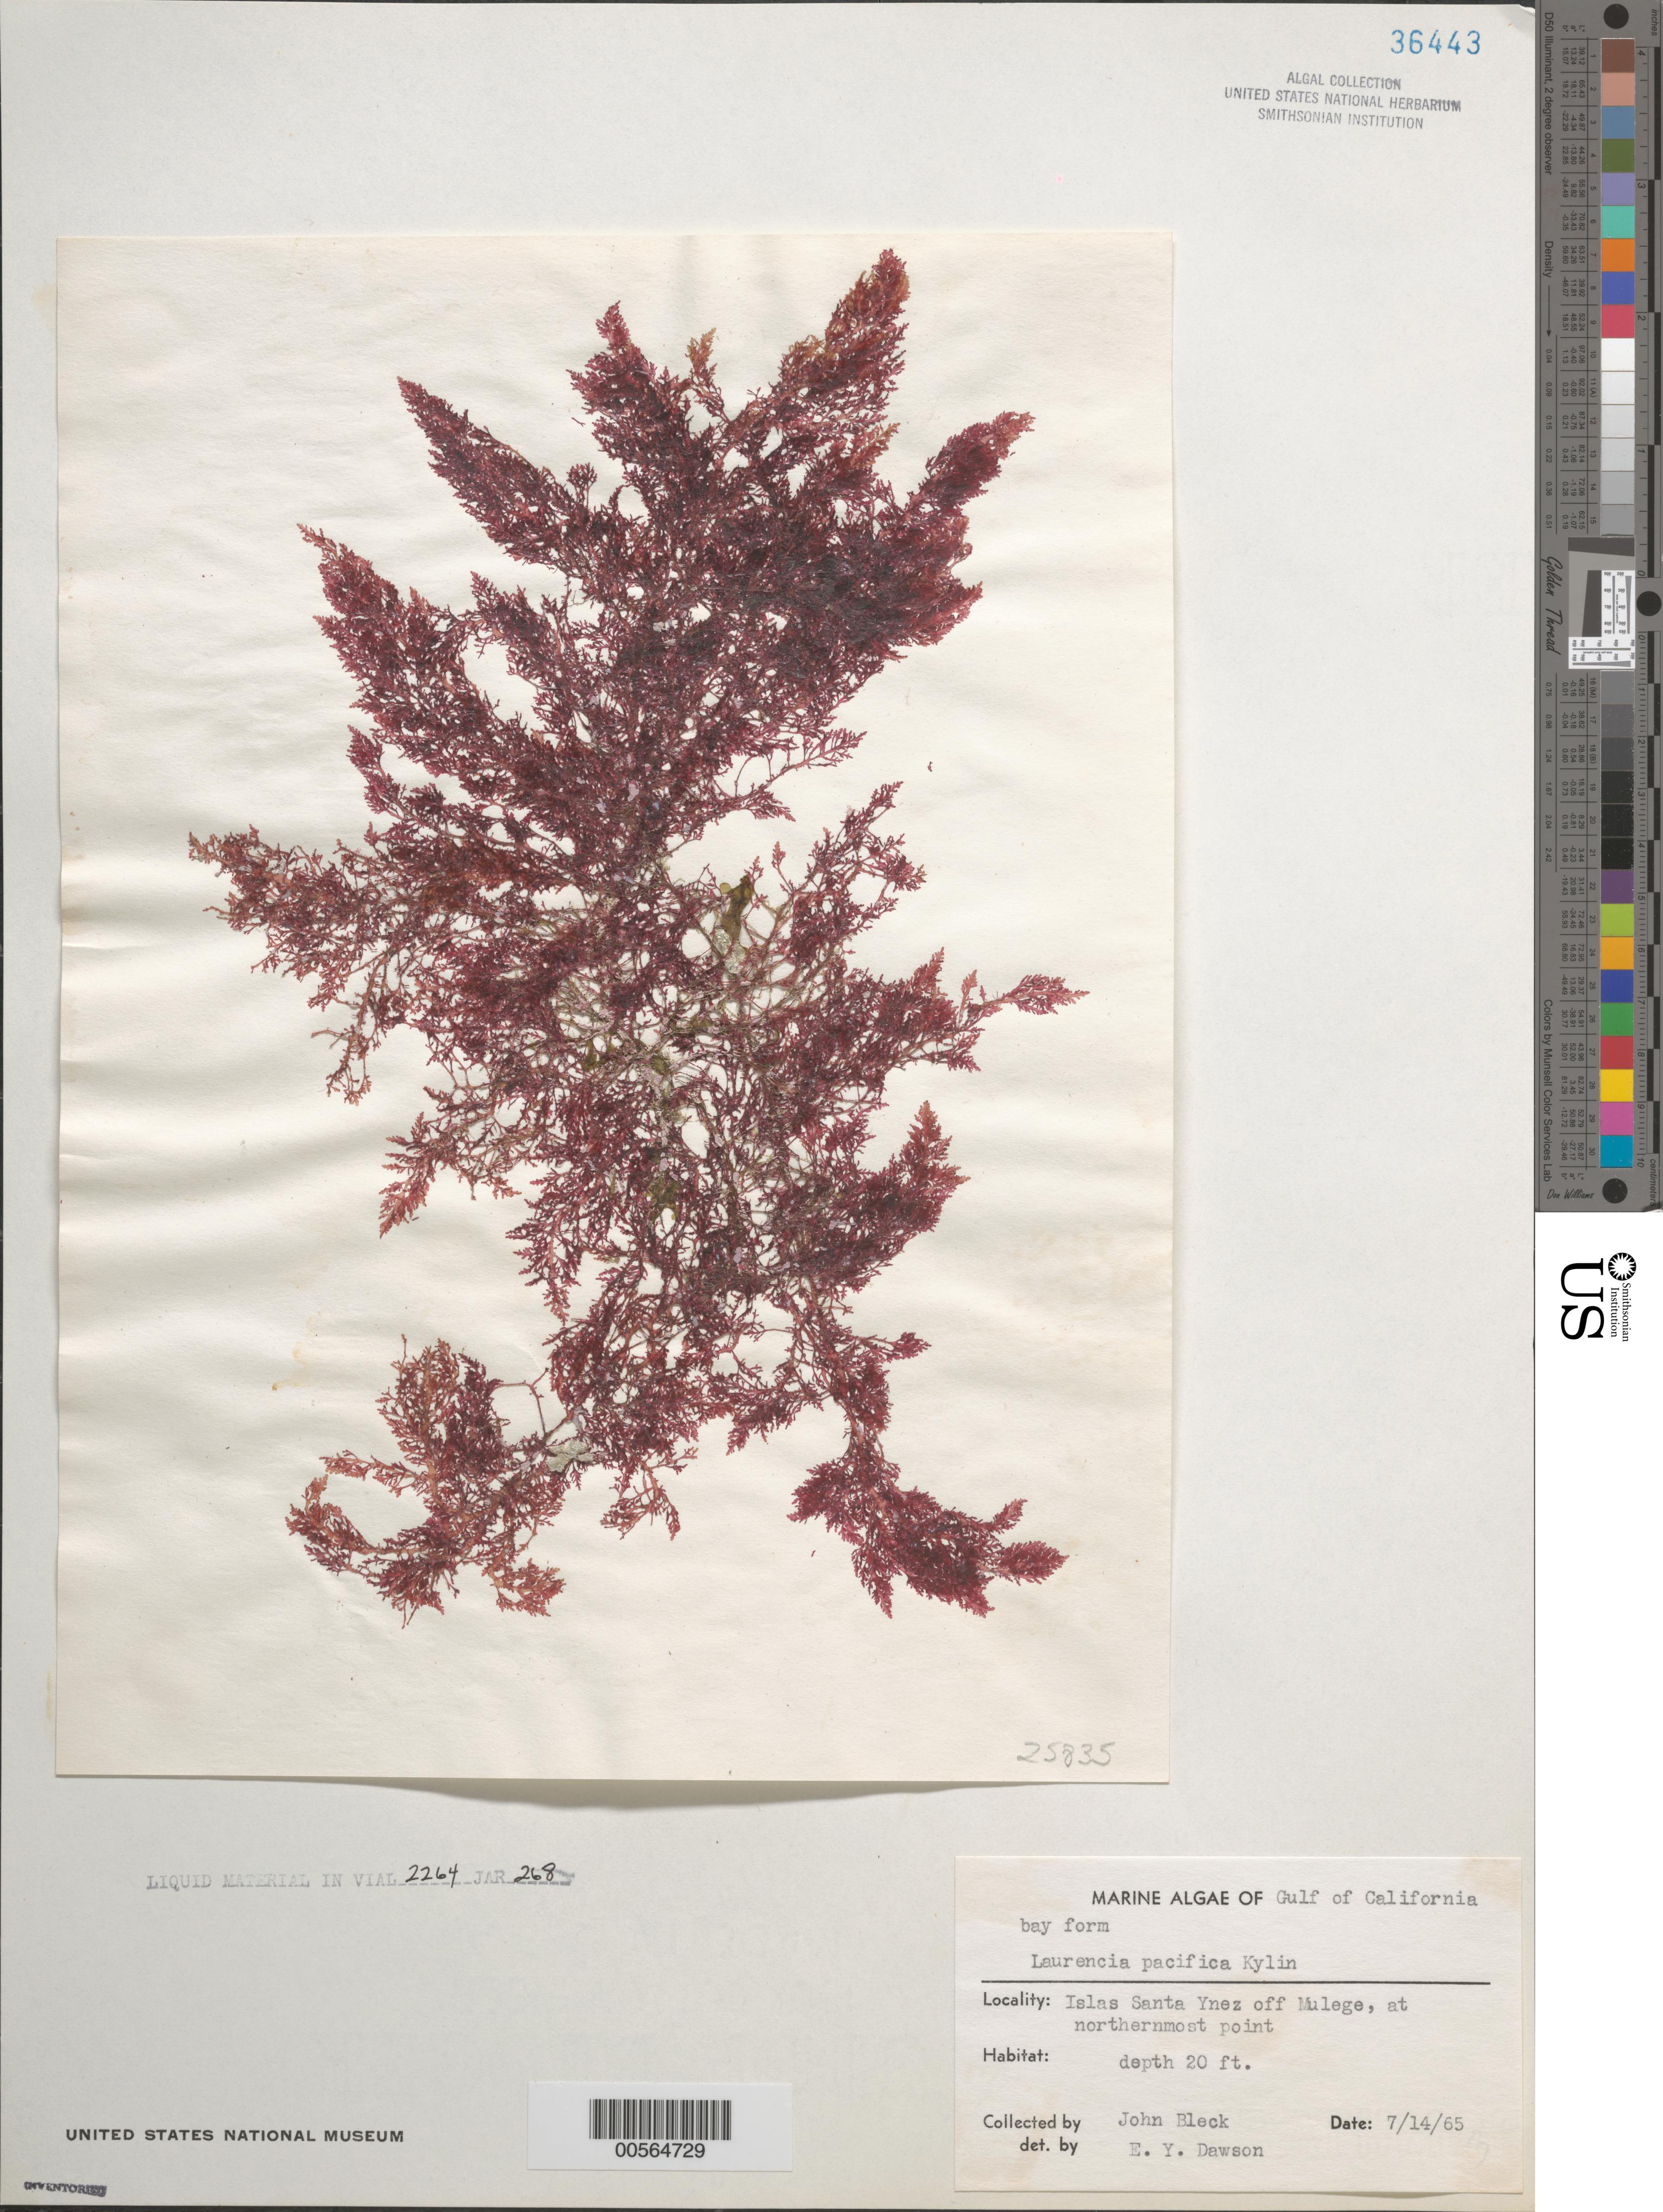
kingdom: Plantae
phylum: Rhodophyta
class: Florideophyceae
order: Ceramiales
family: Rhodomelaceae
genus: Laurencia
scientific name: Laurencia pacifica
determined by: Dawson, E. Y.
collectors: J. Bleck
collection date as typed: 14 Jul 1965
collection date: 1965-07-14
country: Mexico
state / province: Baja California Sur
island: Isla Santa Ynez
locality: Off Mulege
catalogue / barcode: US 36443